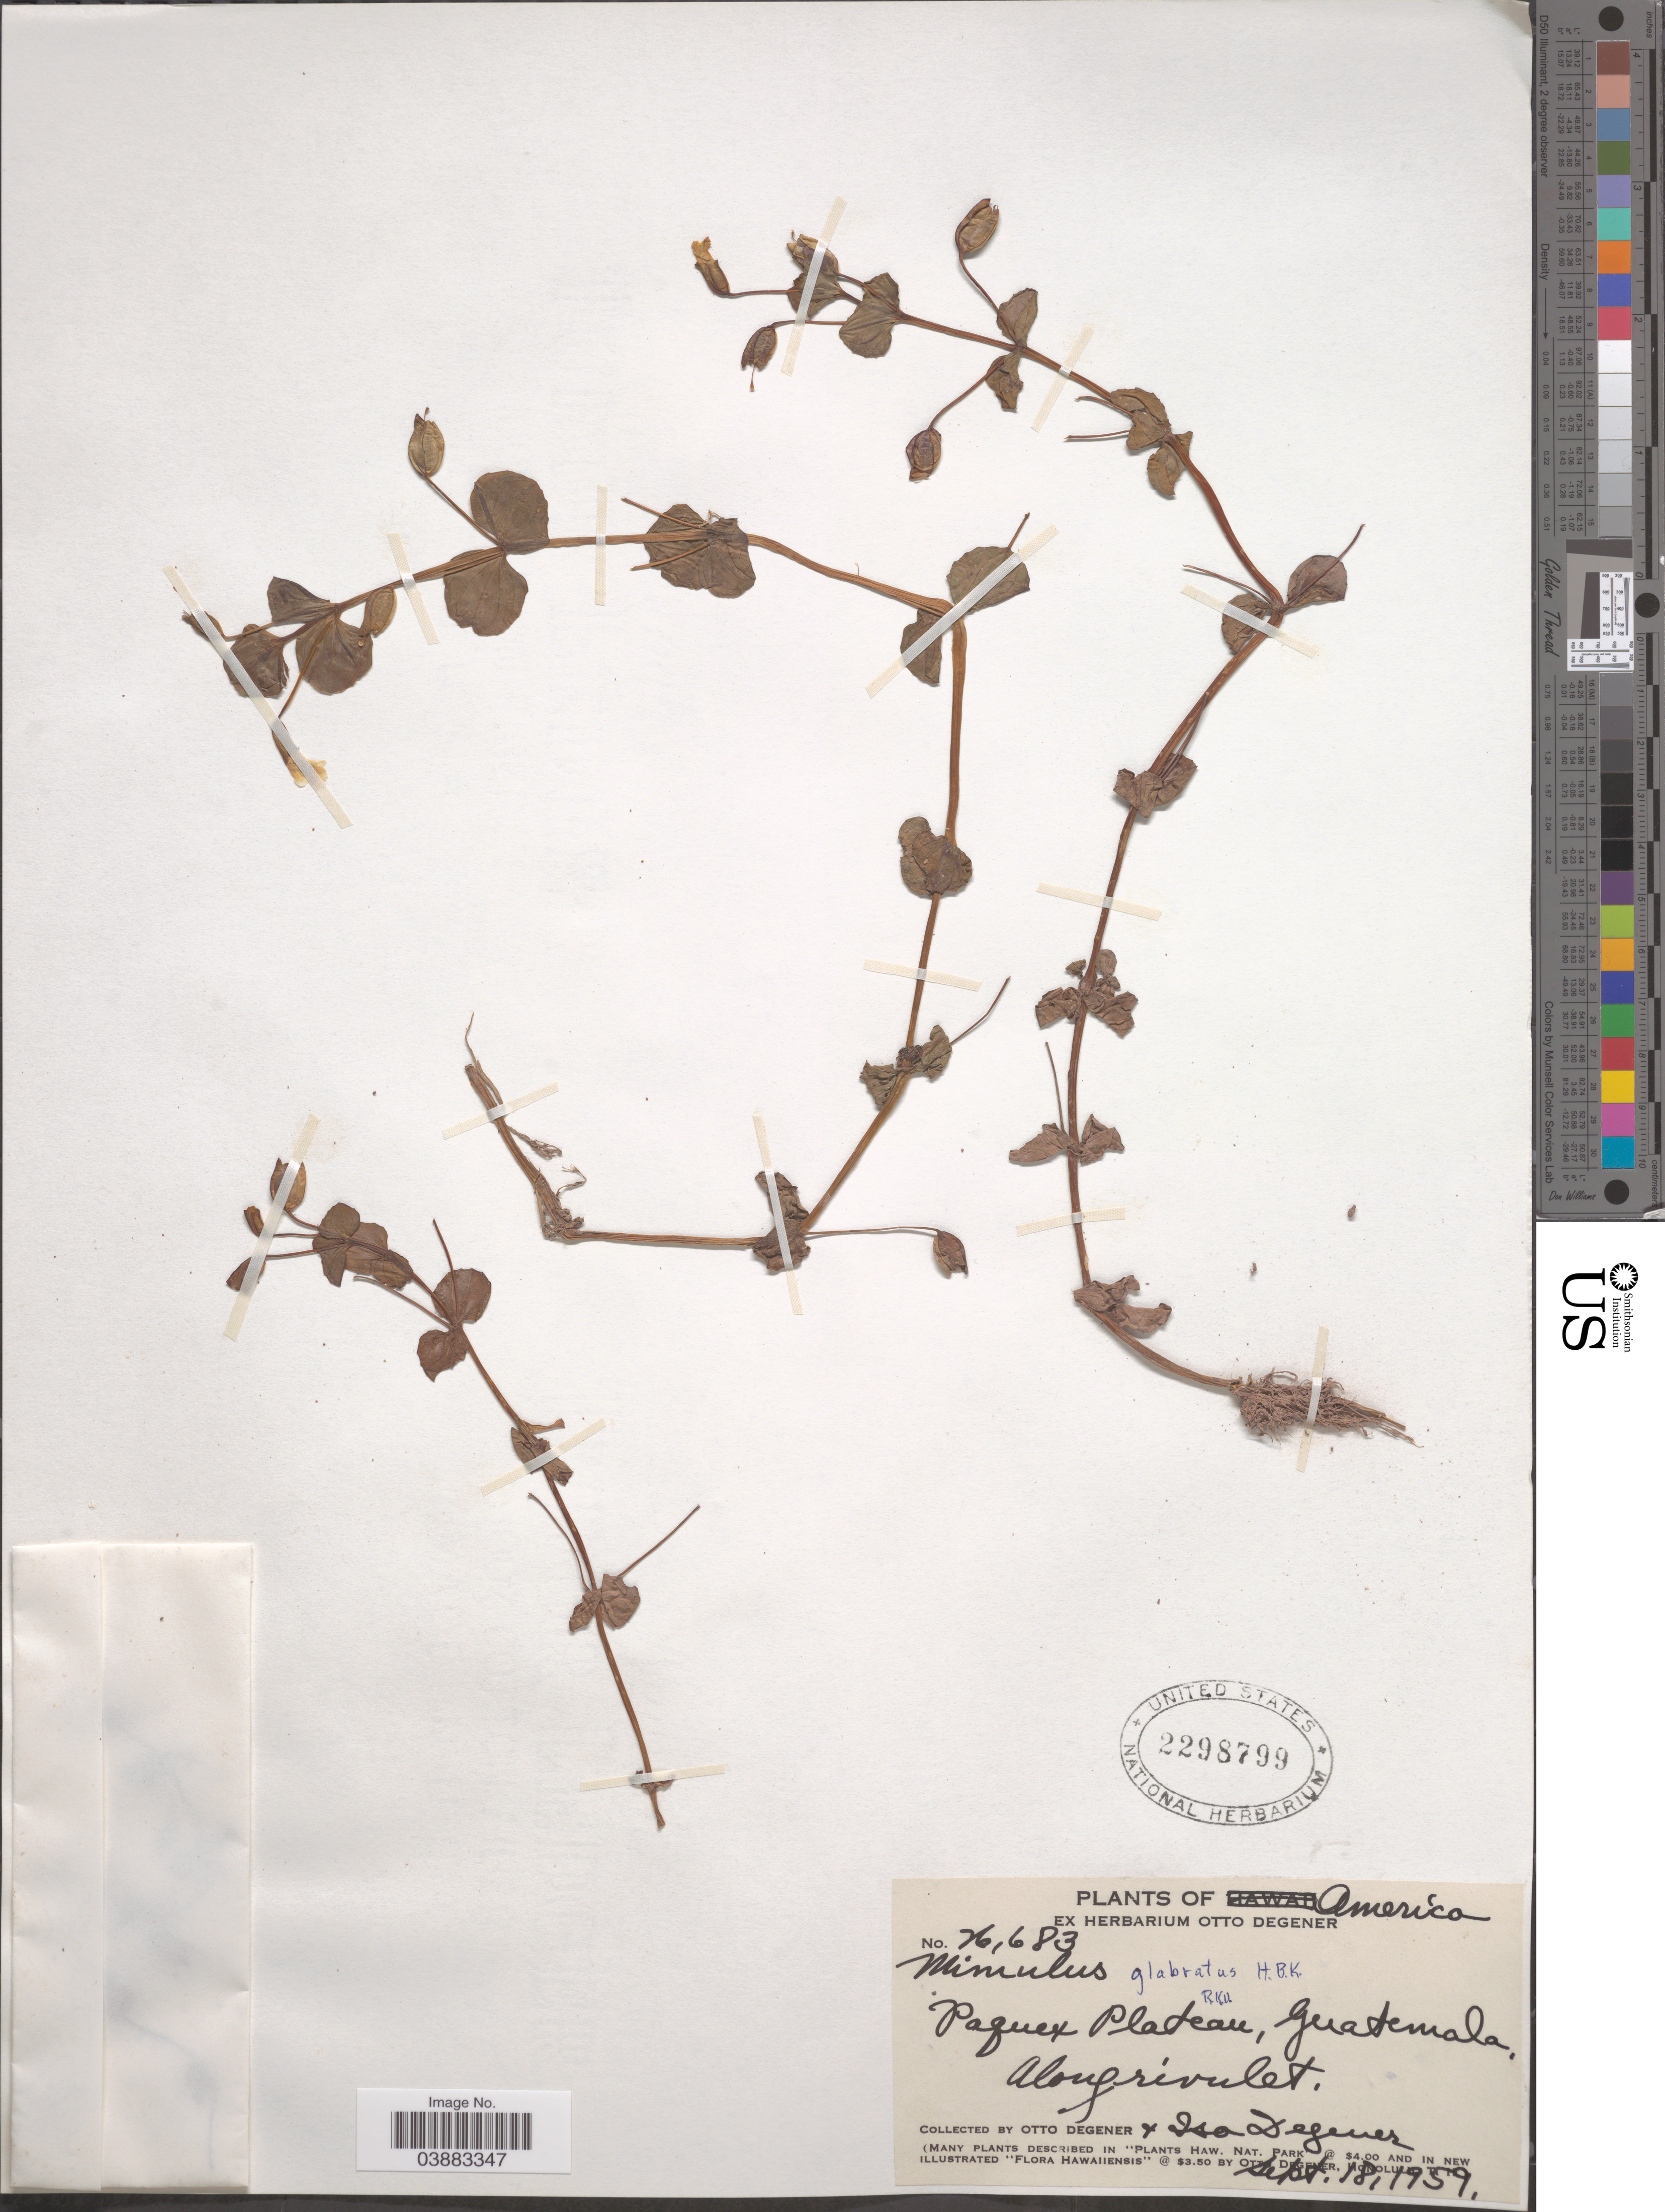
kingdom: Plantae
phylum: Tracheophyta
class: Magnoliopsida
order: Lamiales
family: Phrymaceae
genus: Mimulus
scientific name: Mimulus glabratus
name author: Kunth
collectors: O. Degener & I. Degener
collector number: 26683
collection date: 1959-09-18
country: Guatemala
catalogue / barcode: US 2298799